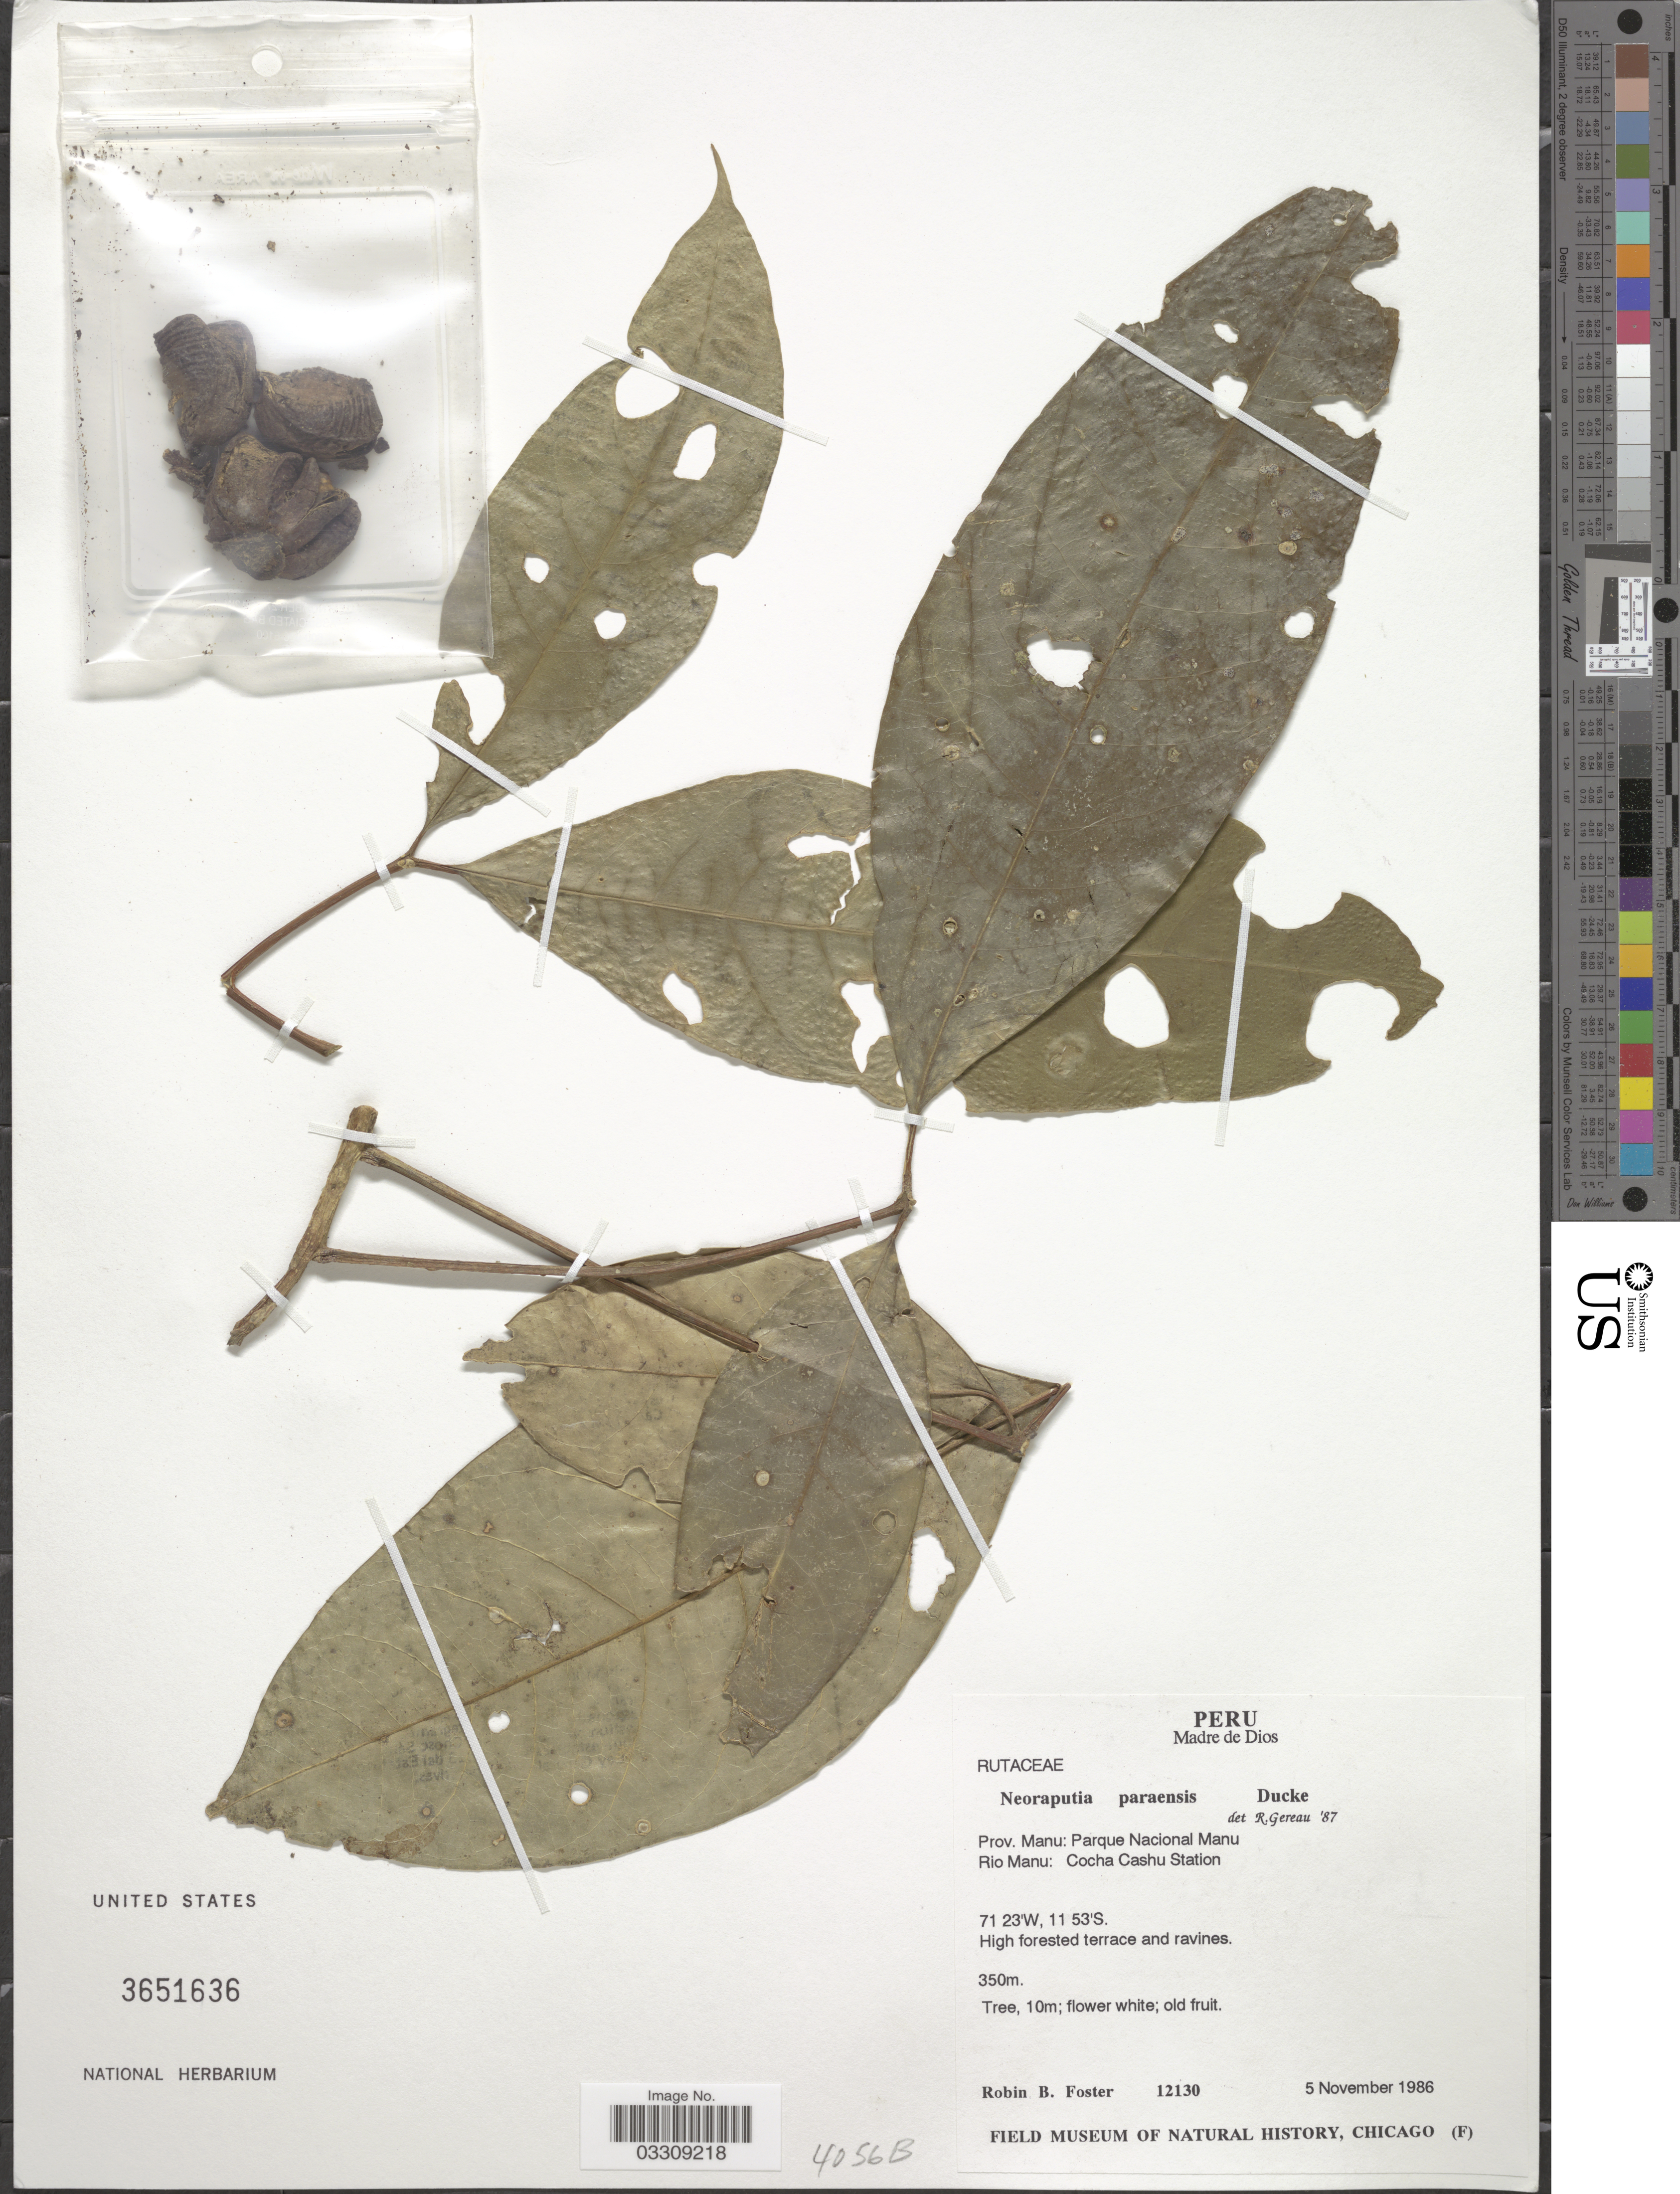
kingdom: Plantae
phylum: Tracheophyta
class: Magnoliopsida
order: Sapindales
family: Rutaceae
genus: Neoraputia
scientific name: Neoraputia paraensis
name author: (Ducke) Emmerich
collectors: R. B. Foster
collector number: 12130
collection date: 1986-11-05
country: Peru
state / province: Madre de Dios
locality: Prov. Manu: Parque Nacional Manu. Rio Manu: Cocha Cashu Station.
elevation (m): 350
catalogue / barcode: US 3651636